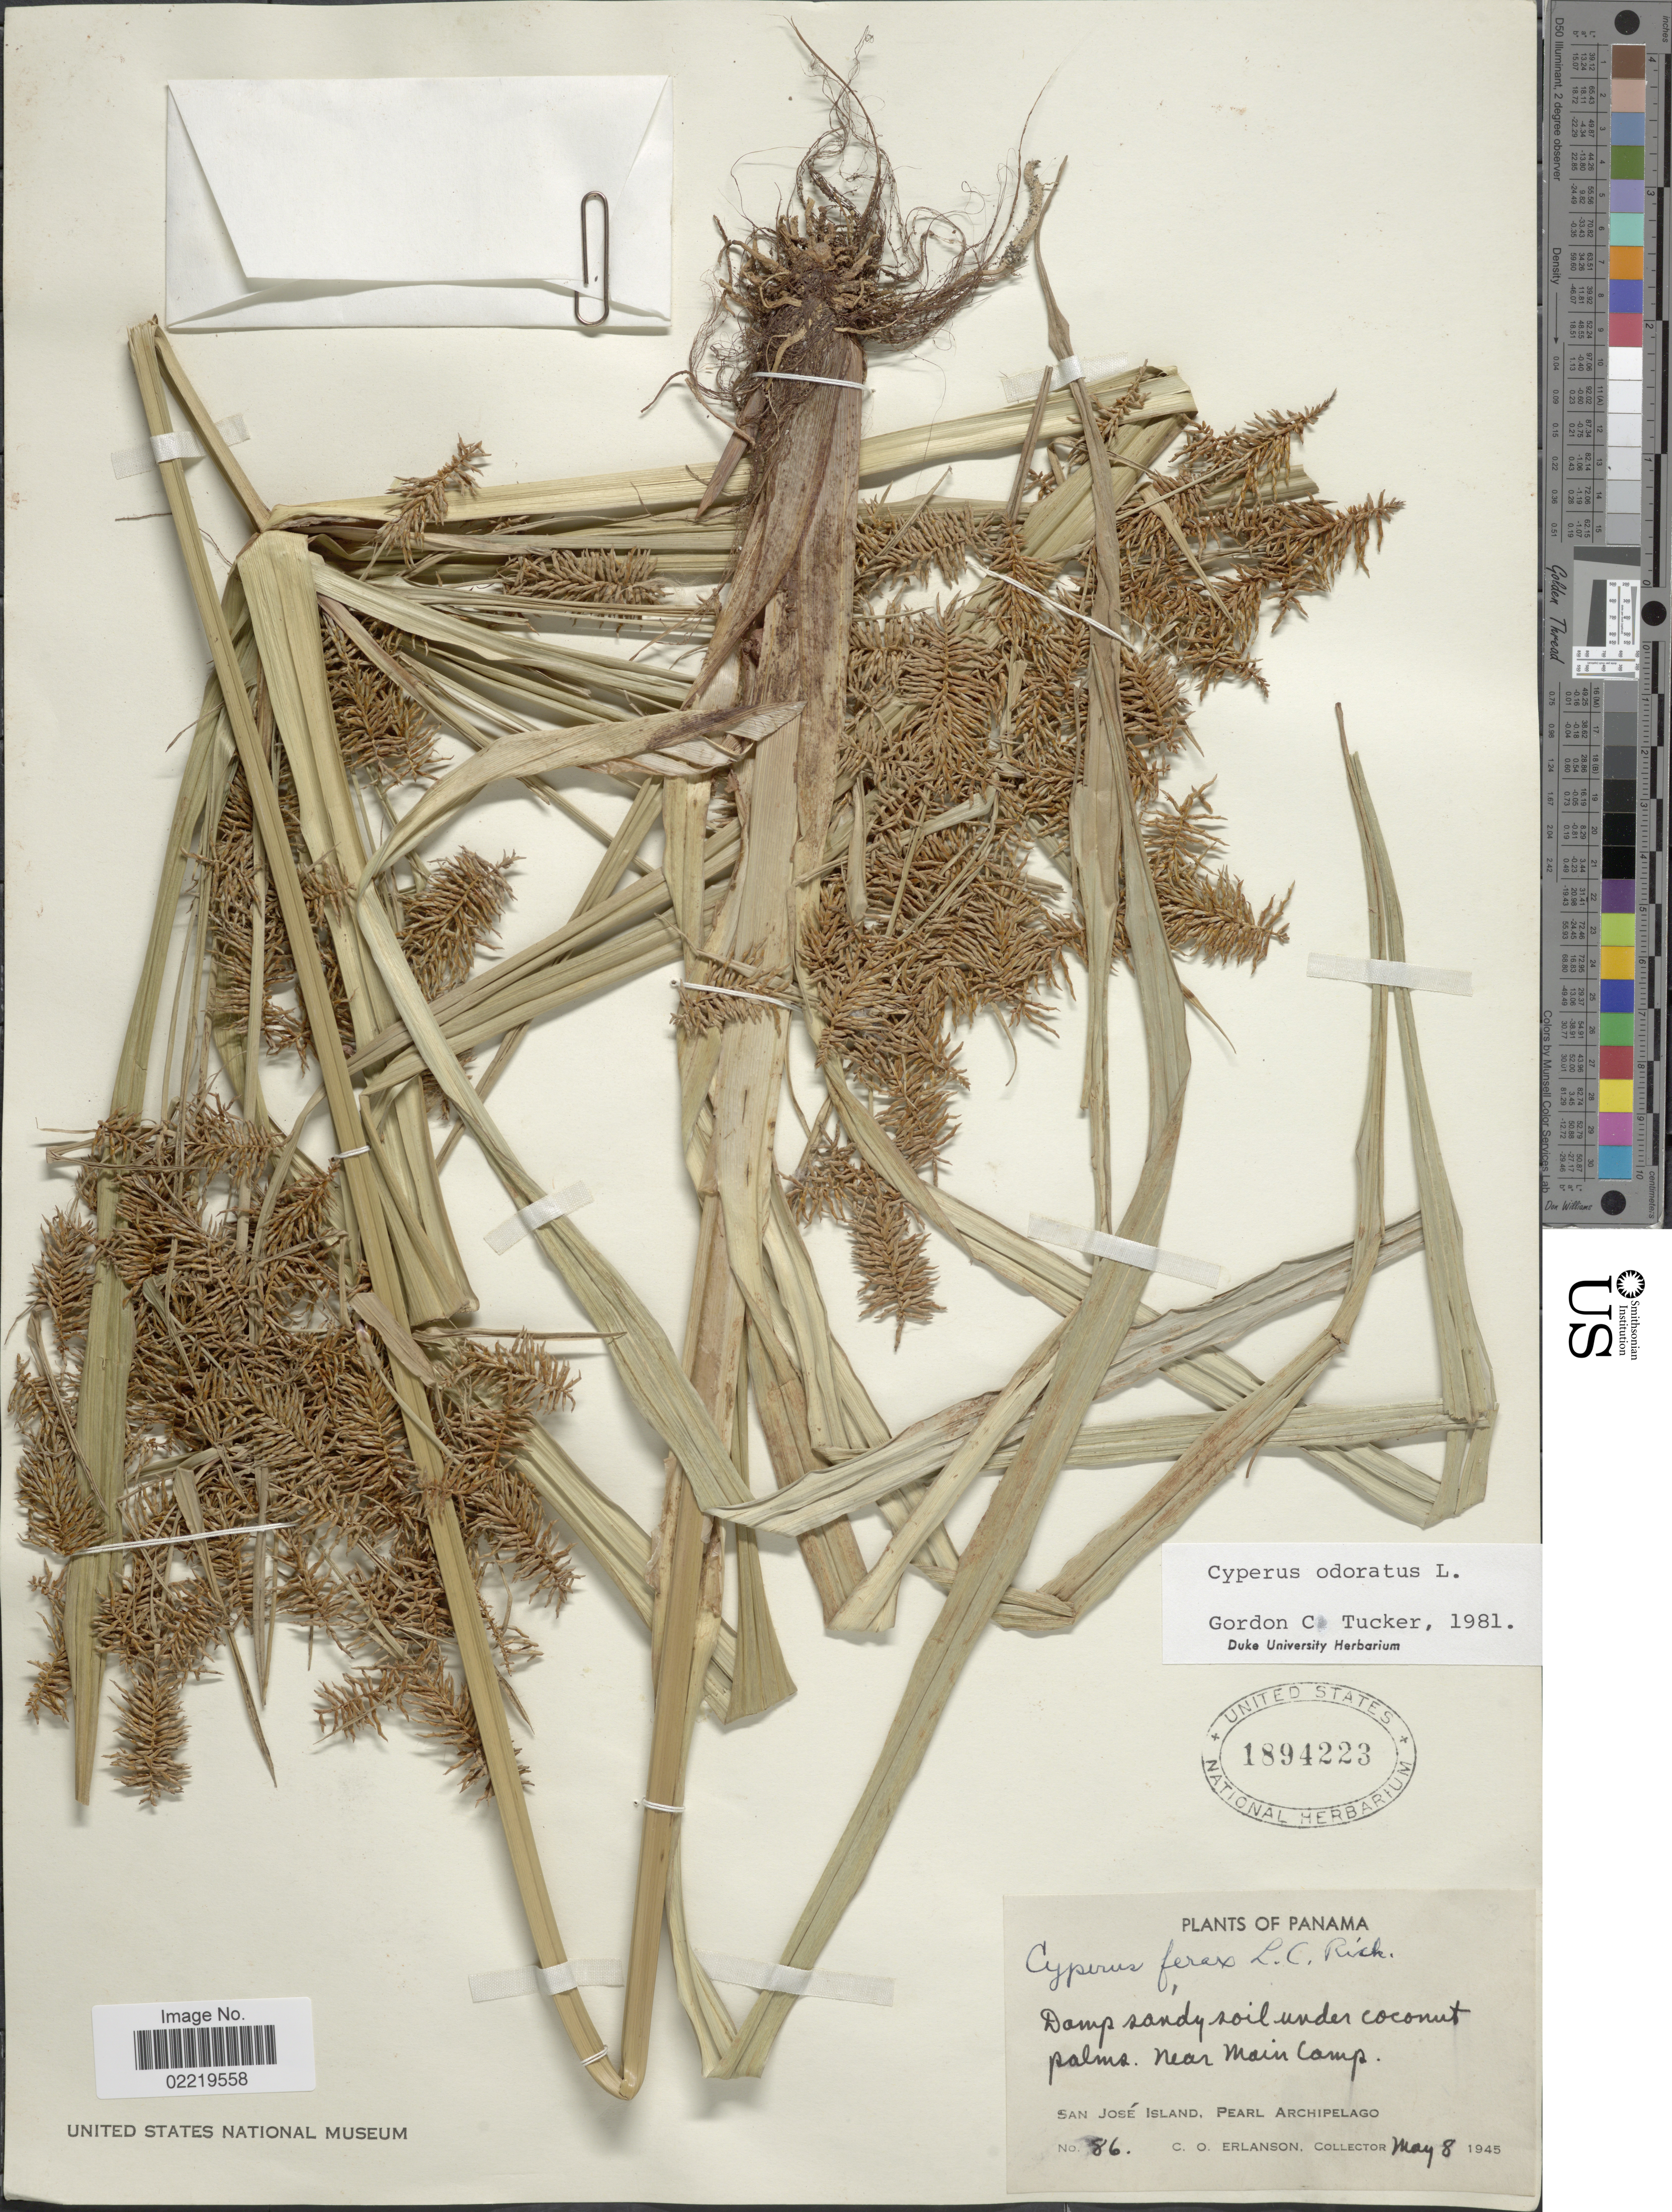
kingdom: Plantae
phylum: Tracheophyta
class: Liliopsida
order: Poales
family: Cyperaceae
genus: Cyperus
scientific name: Cyperus odoratus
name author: L.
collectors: C. O. Erlanson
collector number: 86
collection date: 1945-05-08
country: Panama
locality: Damp sandy soil under coconut palms, near Main Camp, San Jose Island, Pearl Archipelago.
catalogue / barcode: US 1894223